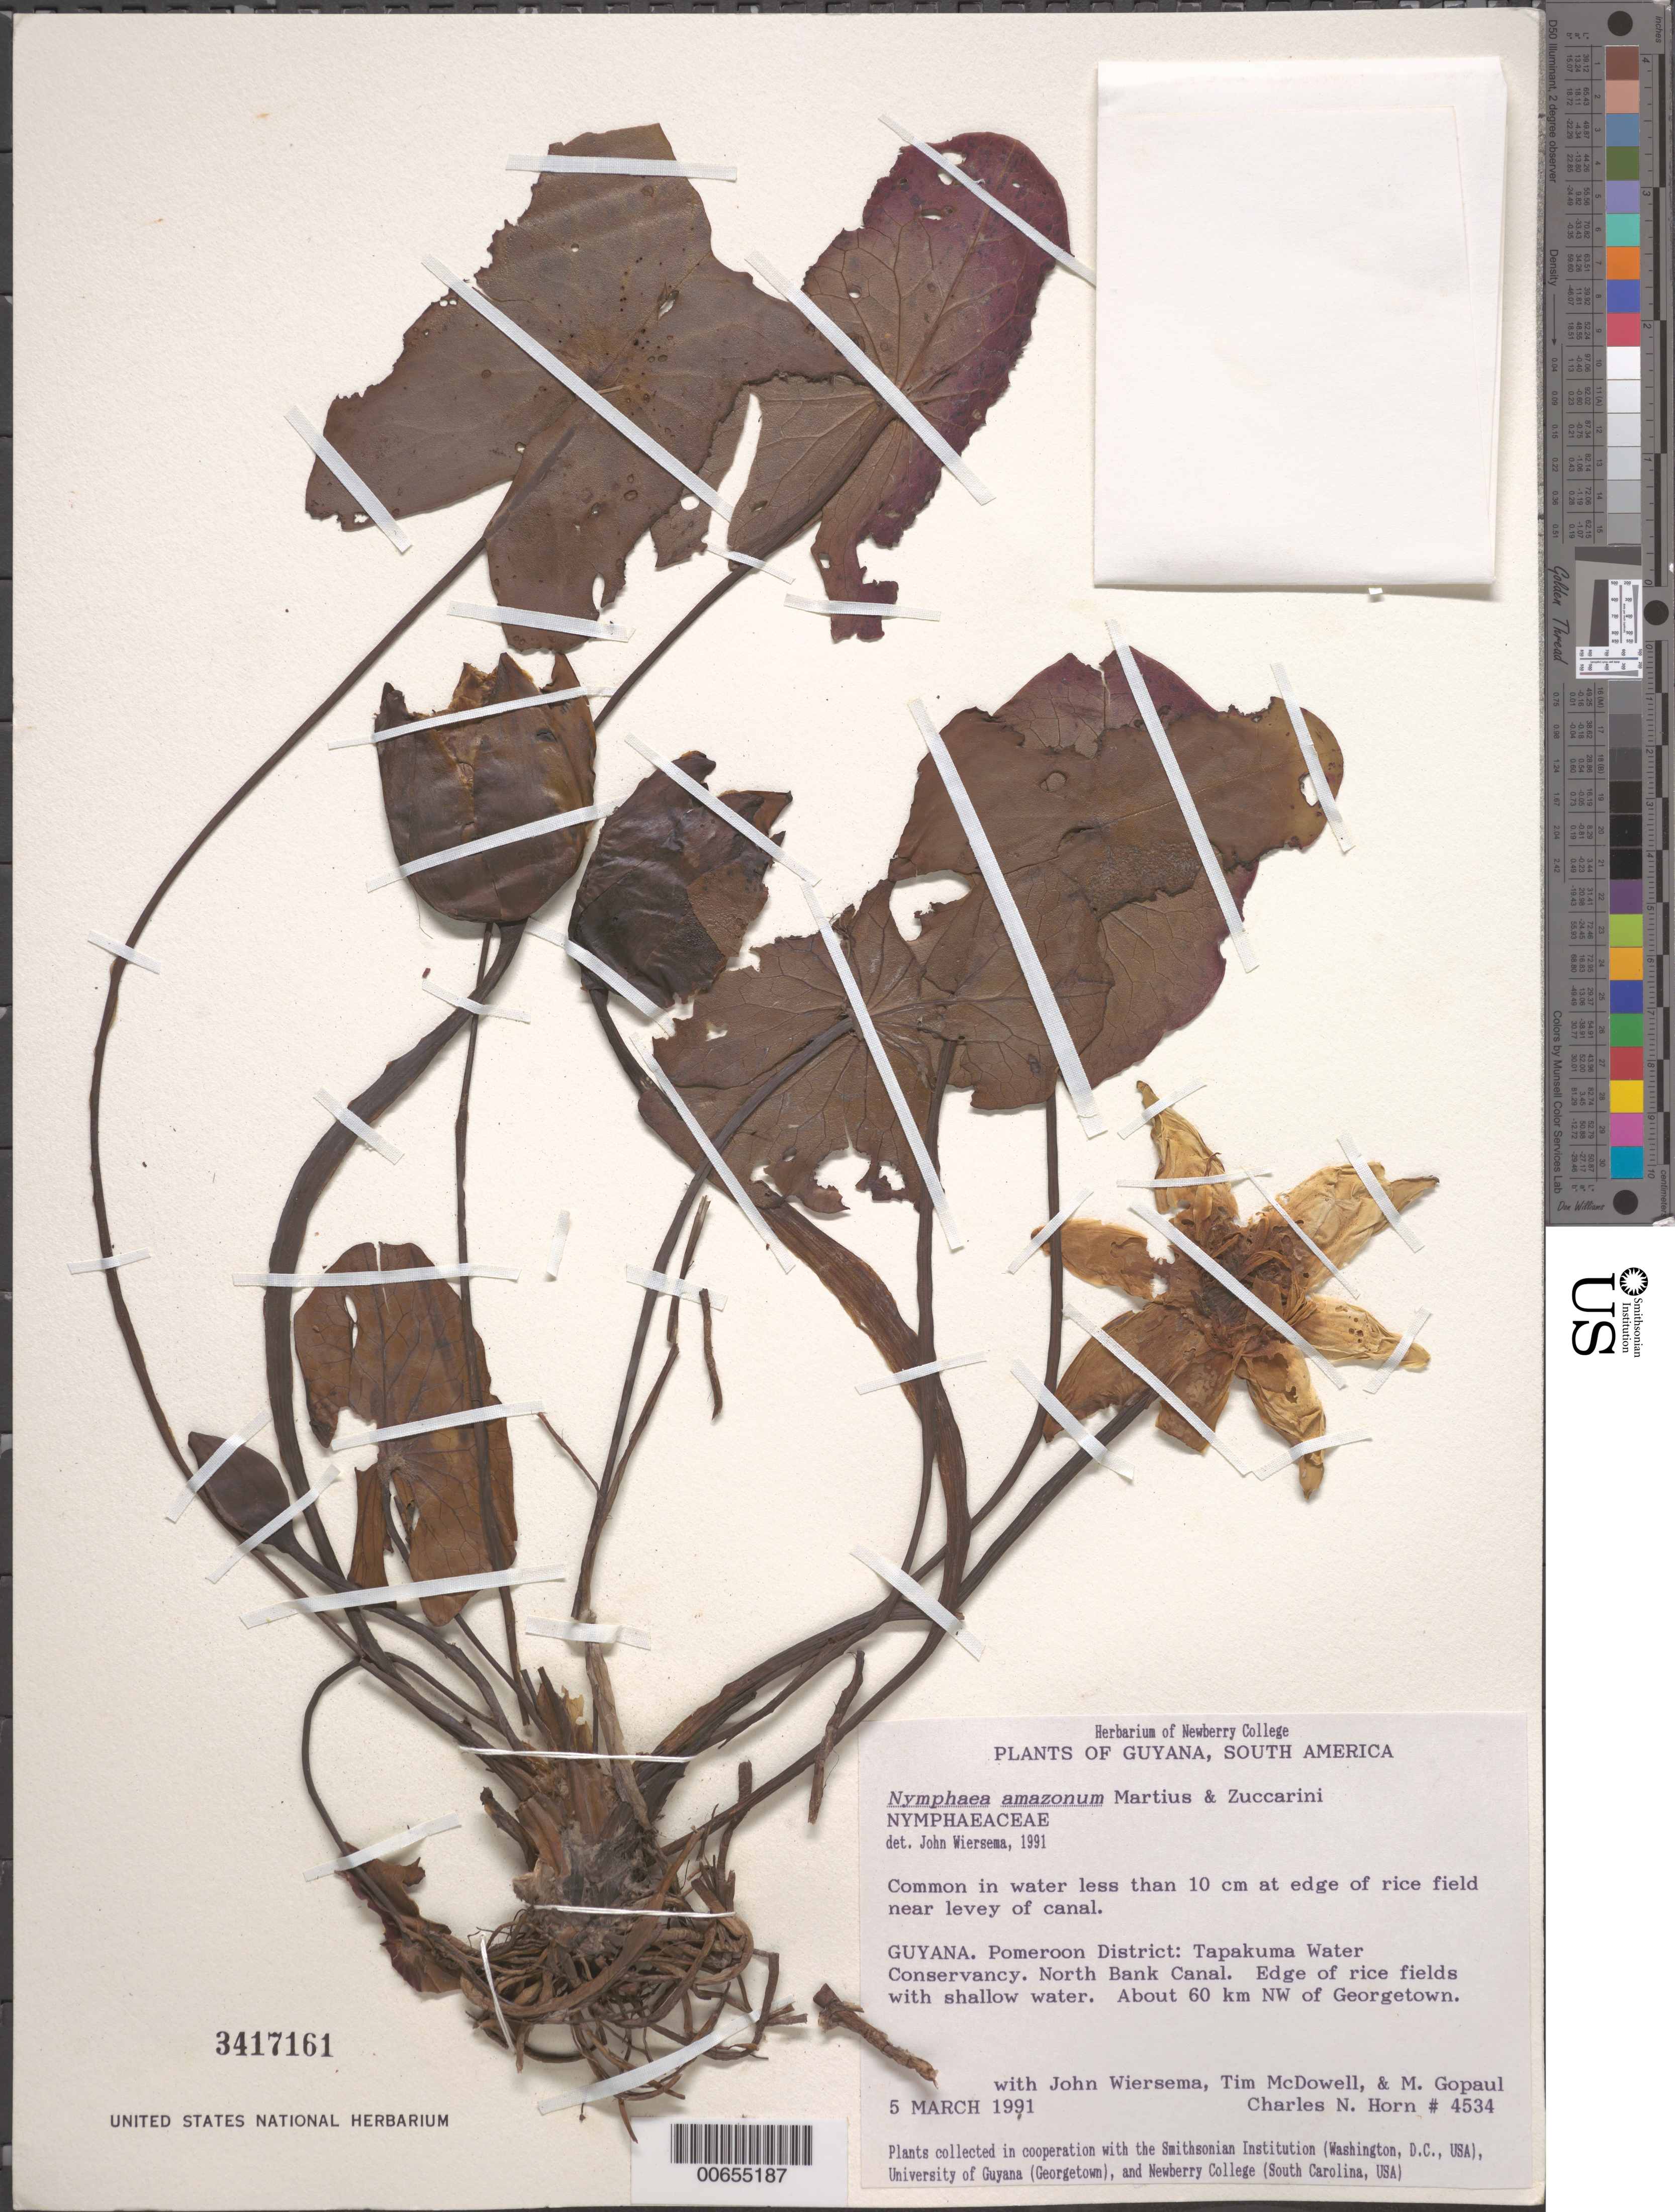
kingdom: Plantae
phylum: Tracheophyta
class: Magnoliopsida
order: Nymphaeales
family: Nymphaeaceae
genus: Nymphaea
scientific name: Nymphaea amazonum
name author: Mart. & Zucc.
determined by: Wiersema, John H.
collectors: C. N. Horn, J. H. Wiersema, T. McDowell & M. Gopaul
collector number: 4534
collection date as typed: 5-Mar-91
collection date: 1991-03-05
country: Guyana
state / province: Pomeroon-Supenaam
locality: Tapakuma Water Conservancy, North Bank Canal, 60 km NW of Georgetown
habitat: In water less than 10 cm at edge of rice field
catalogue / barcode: US 3417161